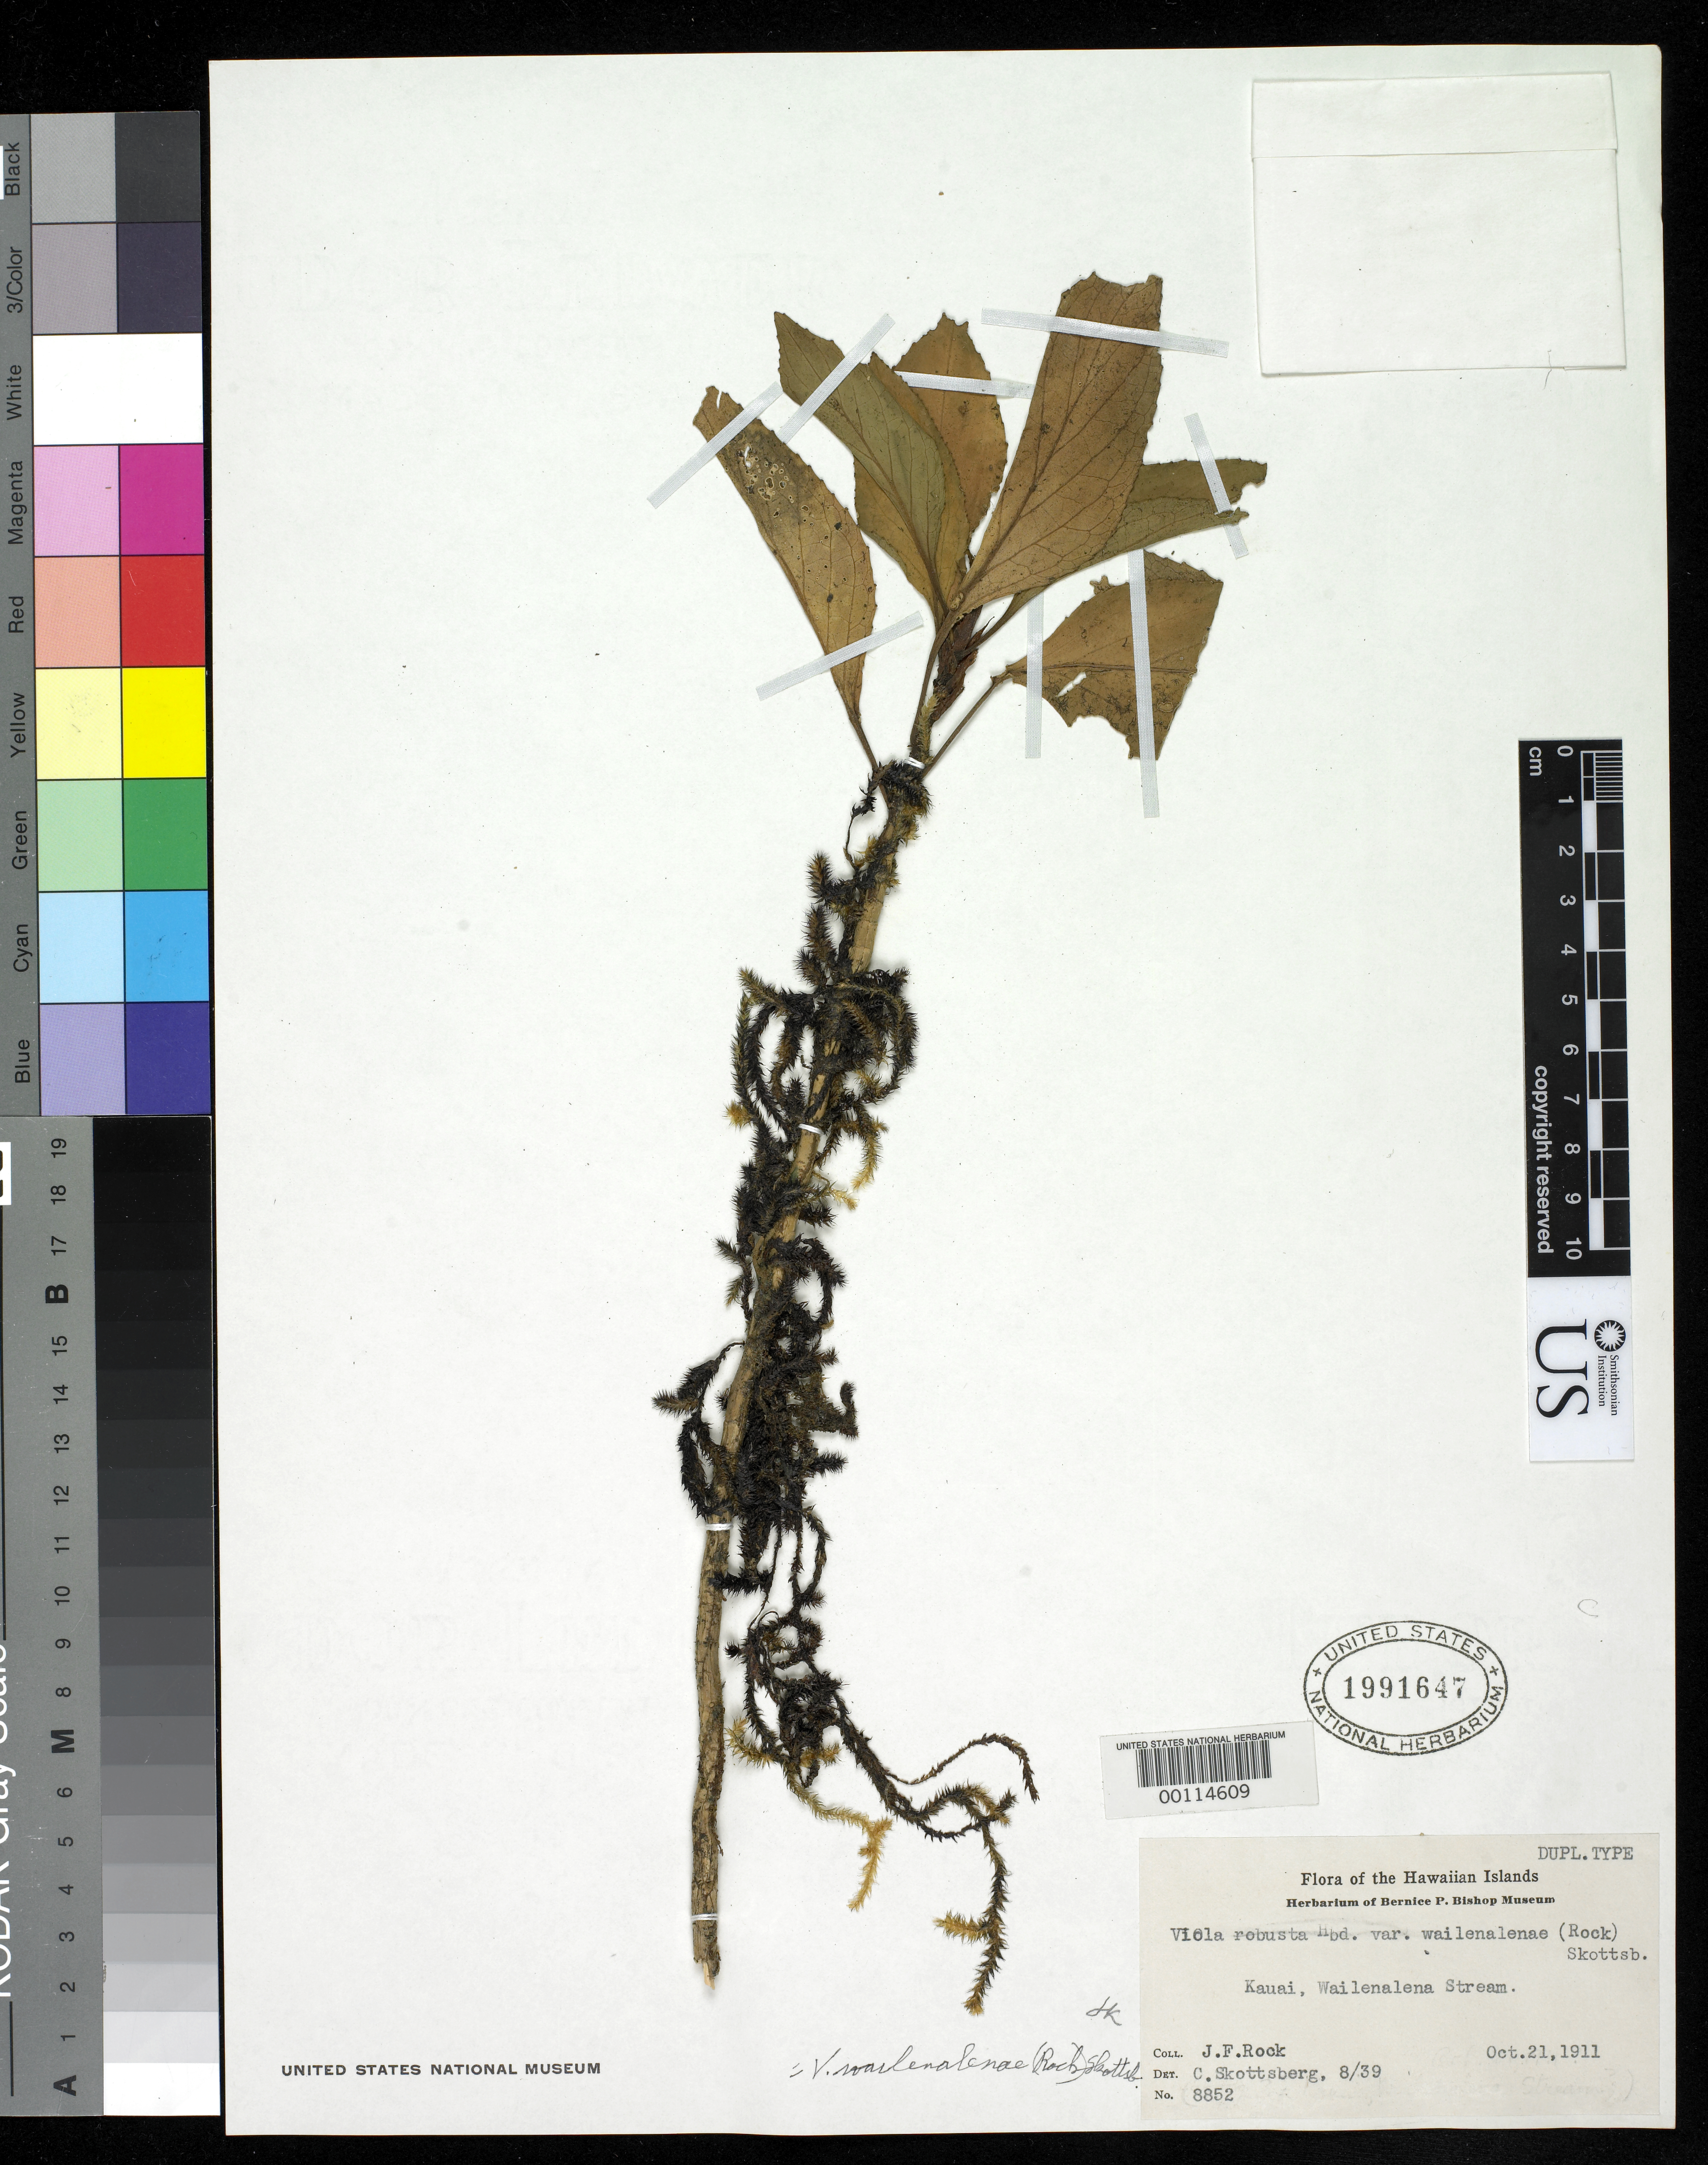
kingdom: Plantae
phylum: Tracheophyta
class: Magnoliopsida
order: Malpighiales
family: Violaceae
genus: Viola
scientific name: Viola robusta var. wailenalenae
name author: Rock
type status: Isotype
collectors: J. F. Rock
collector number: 8852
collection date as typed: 21 Oct 1911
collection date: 1911-10-21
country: United States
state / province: Hawaii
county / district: Kauai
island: Kaua'i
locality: Wailenalena stream.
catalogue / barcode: US 1991647